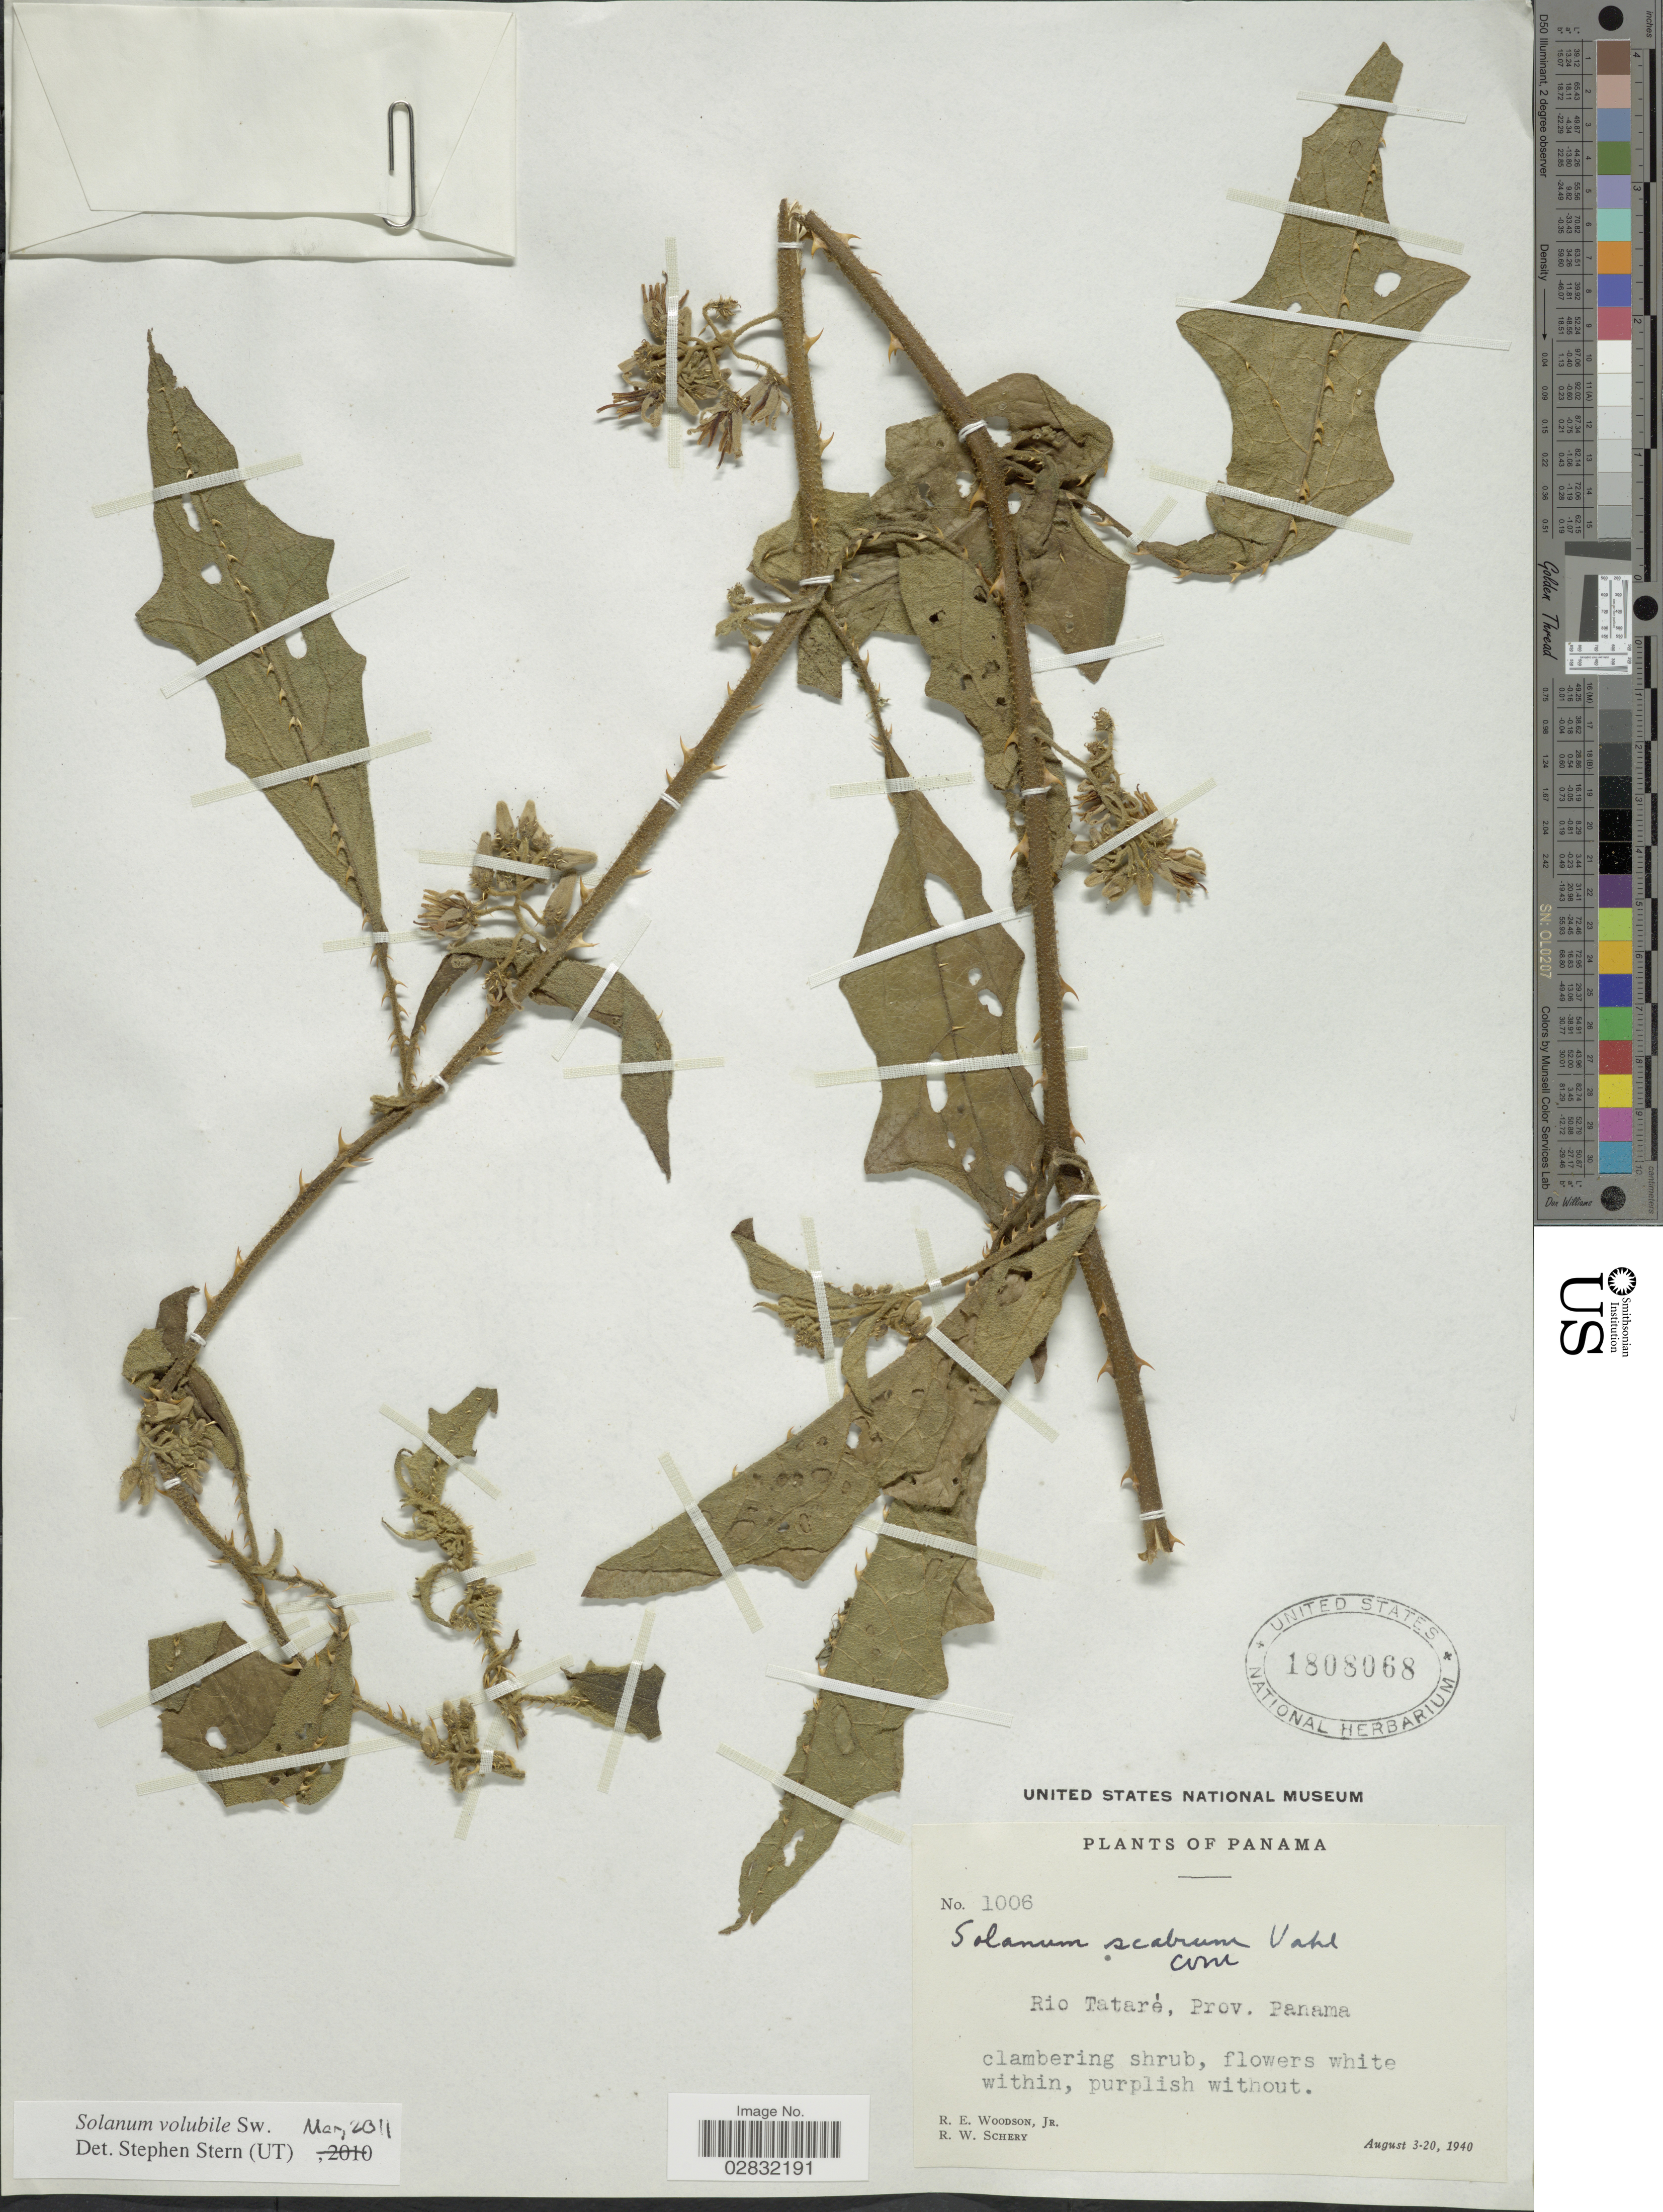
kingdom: Plantae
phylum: Tracheophyta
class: Magnoliopsida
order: Solanales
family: Solanaceae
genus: Solanum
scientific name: Solanum volubile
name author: Sw.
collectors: R. E. Woodson & R. W. Schery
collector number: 1006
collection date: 1940-08-03/1940-08-20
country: Panama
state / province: Panamá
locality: Rio Tataré, Prov. Panama.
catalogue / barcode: US 1808068